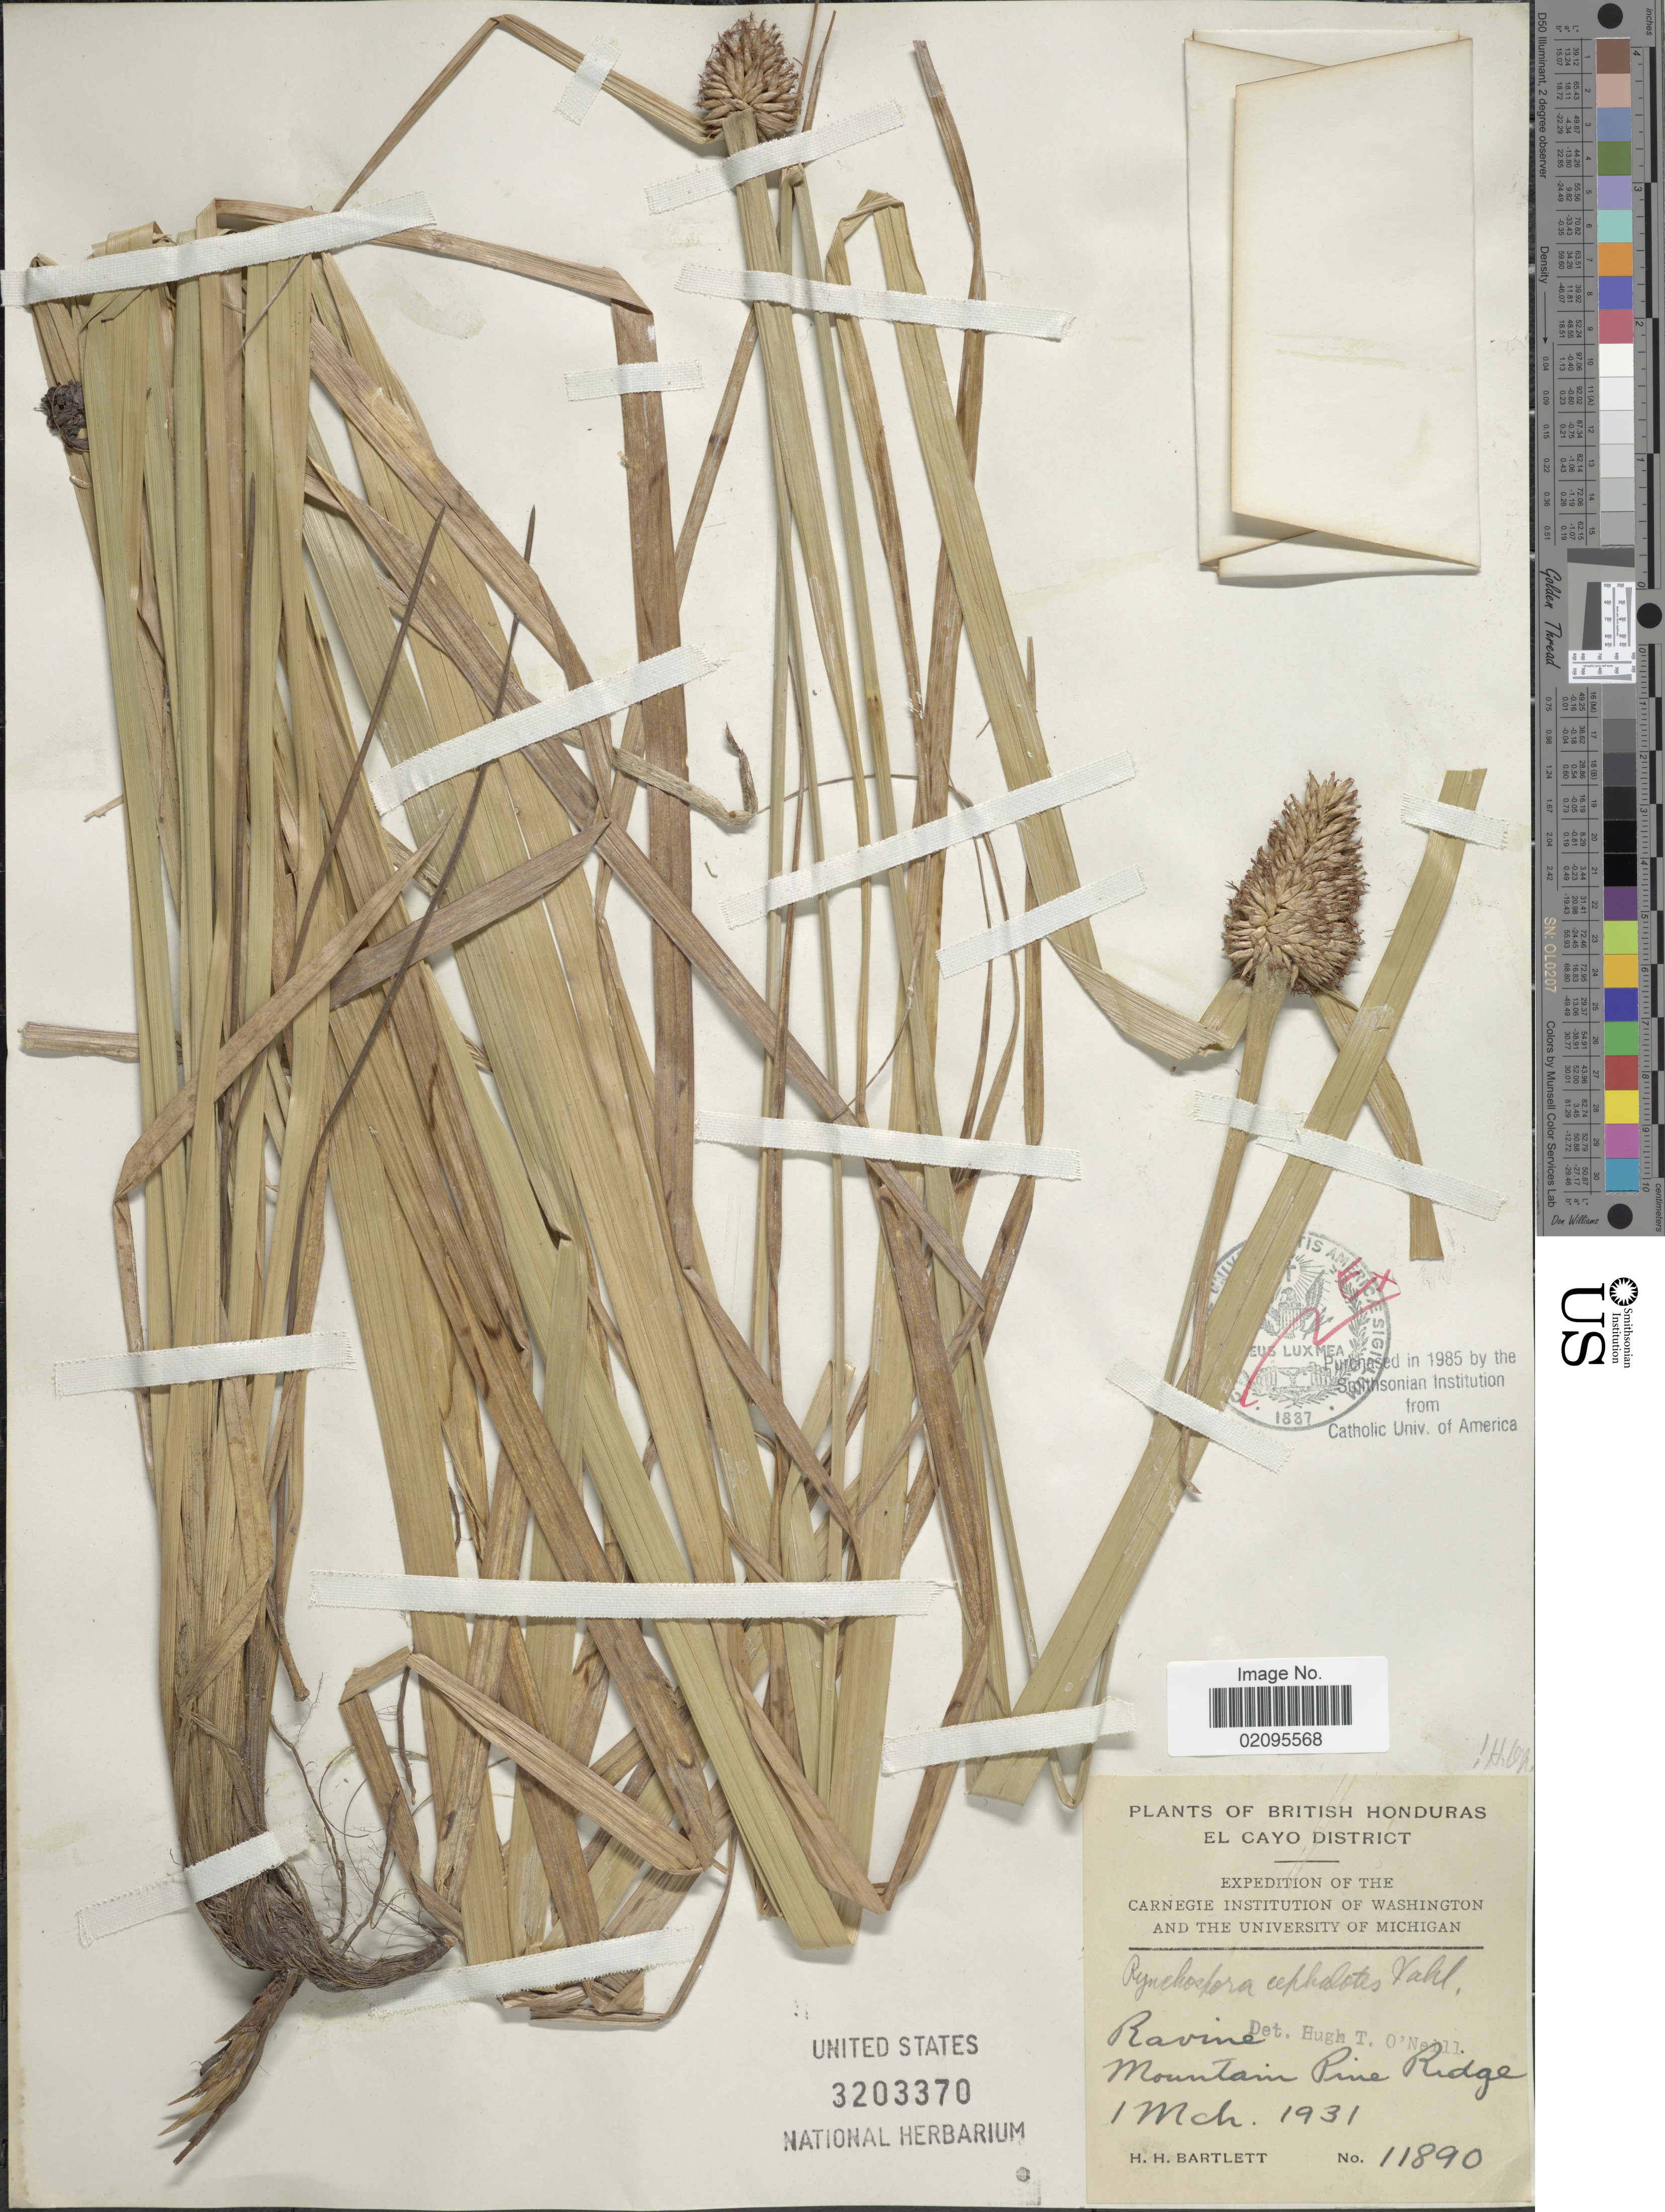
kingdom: Plantae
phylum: Tracheophyta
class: Liliopsida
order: Poales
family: Cyperaceae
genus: Rhynchospora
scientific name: Rhynchospora cephalotes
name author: (L.) Vahl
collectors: H. H. Bartlett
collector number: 11890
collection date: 1931-03-01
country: Belize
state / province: Cayo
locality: British Honduras, Ravine, Mountain Pine Ridge.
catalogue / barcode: US 3203370